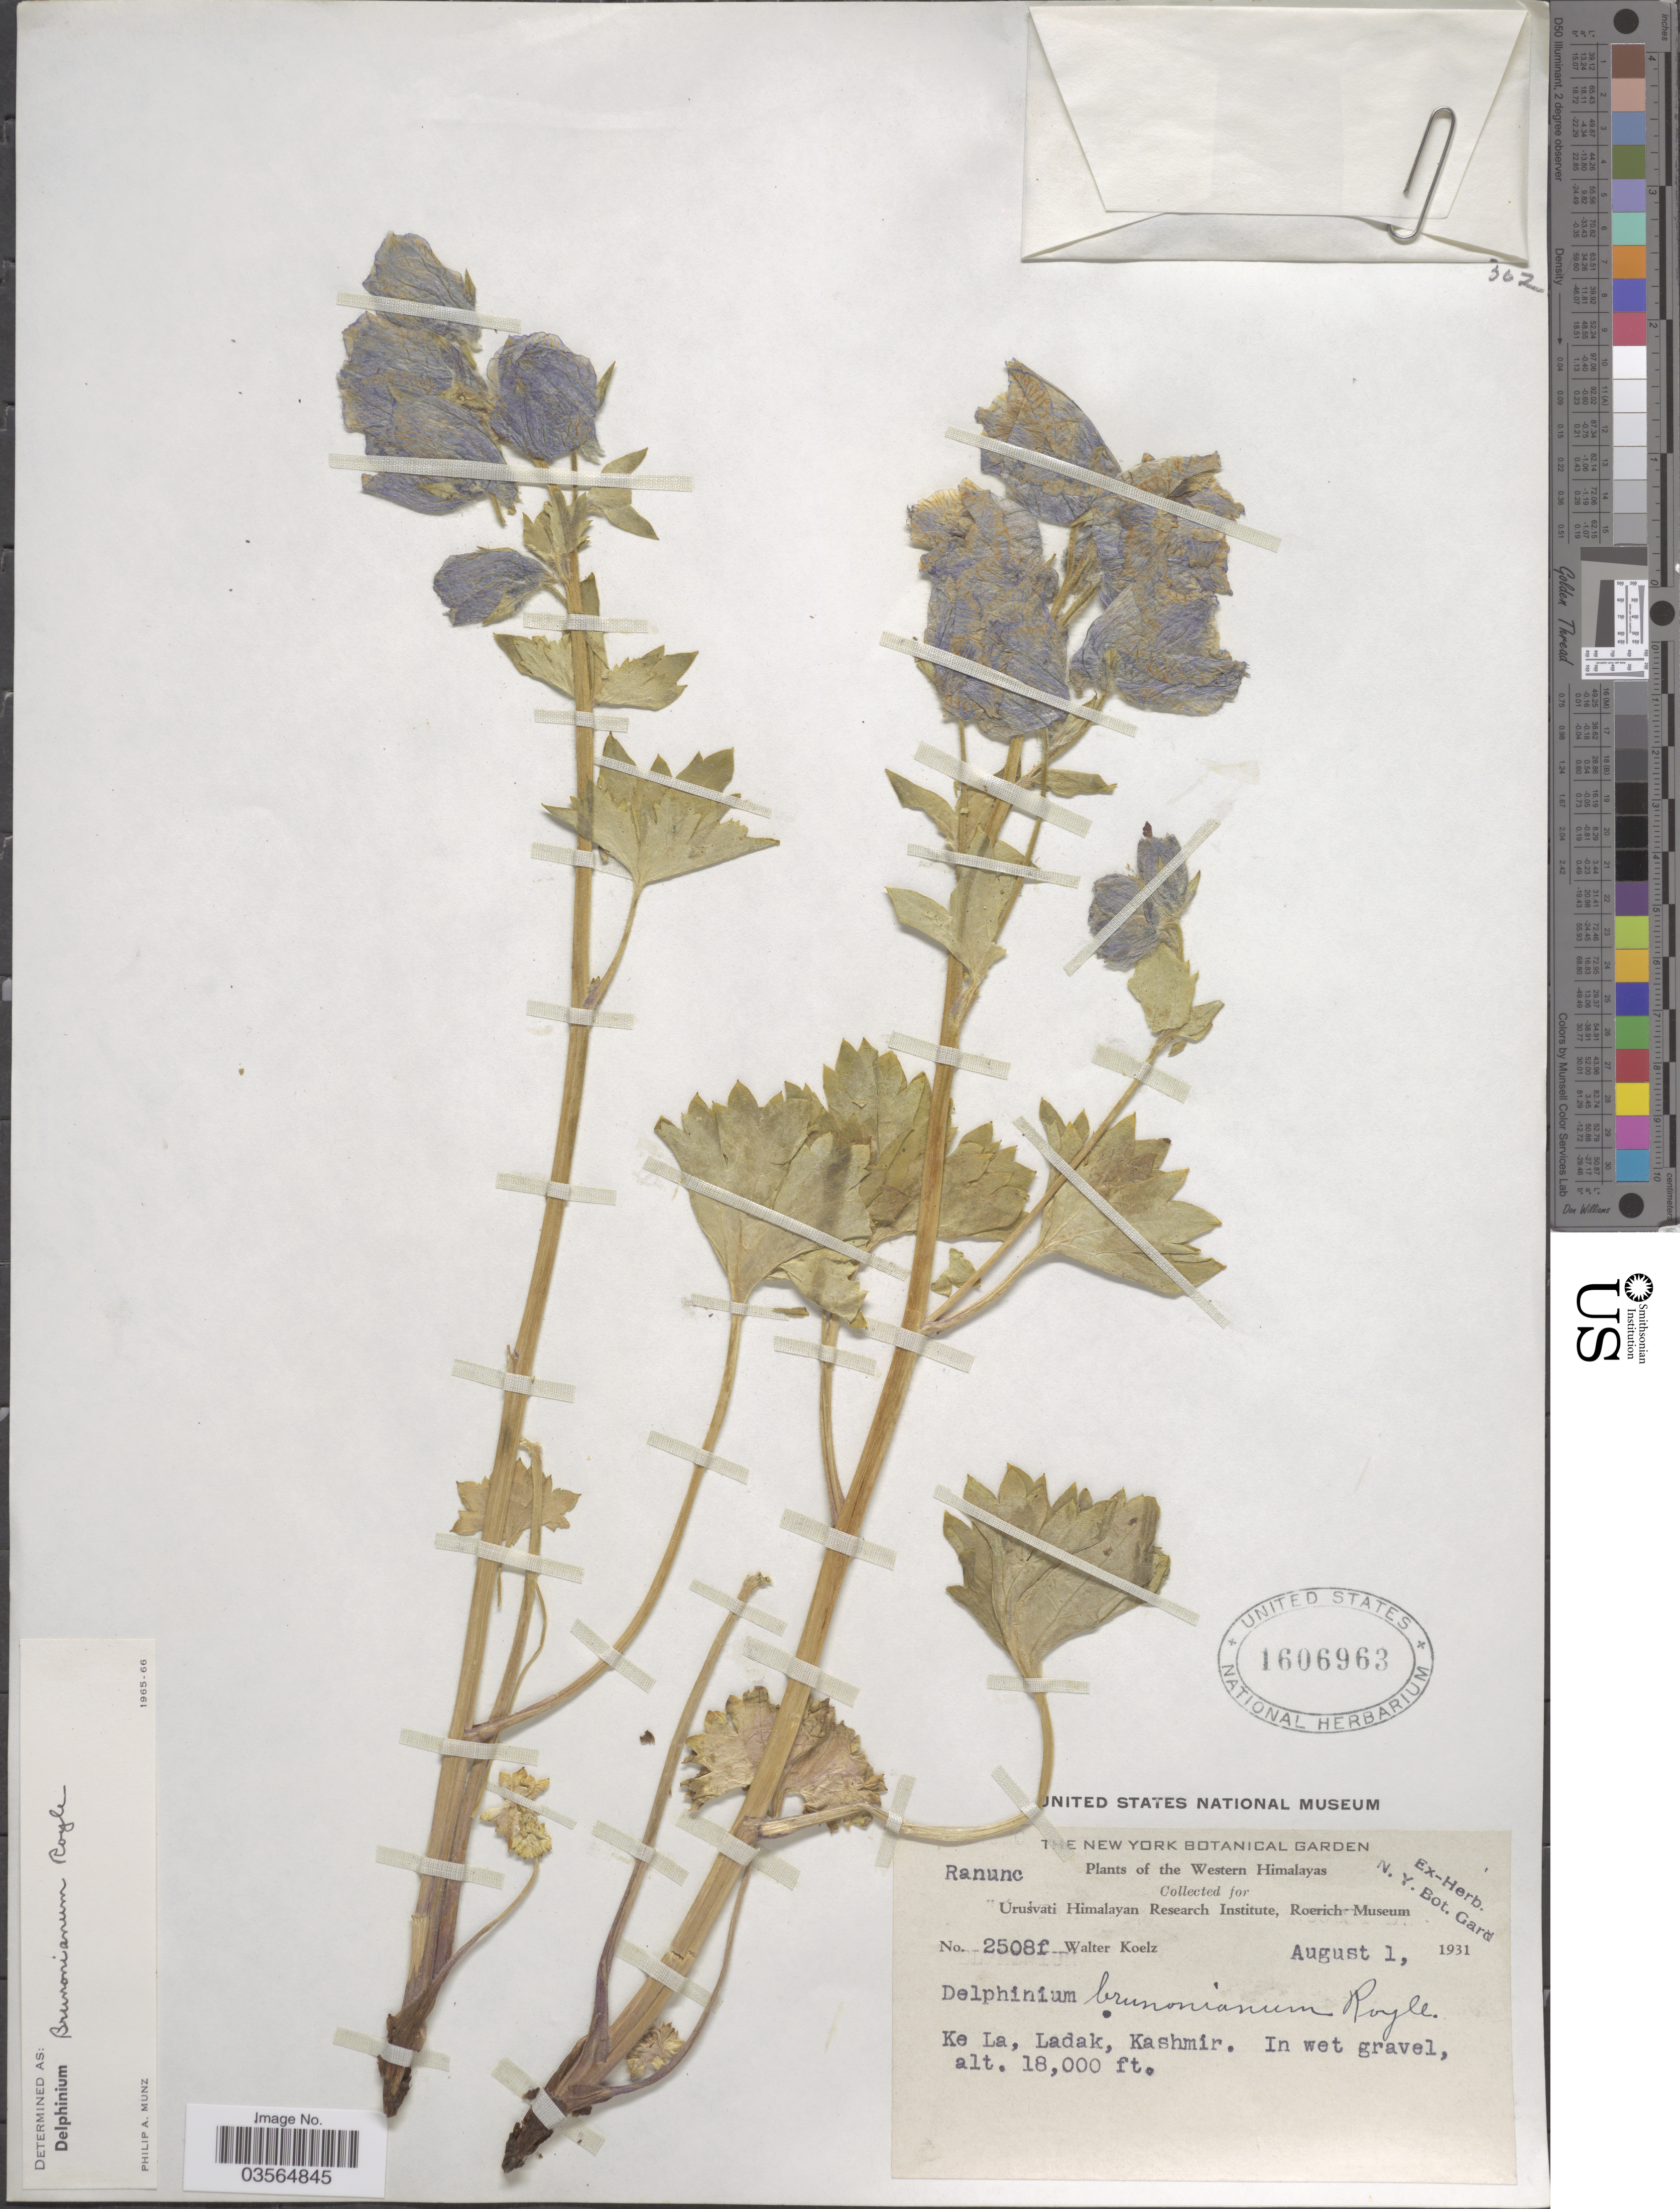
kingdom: Plantae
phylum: Tracheophyta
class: Magnoliopsida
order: Ranunculales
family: Ranunculaceae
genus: Delphinium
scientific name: Delphinium brunonianum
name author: Royle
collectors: W. N. Koelz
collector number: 2508f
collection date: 1931-08-01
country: India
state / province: Ladakh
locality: Western Himalayas. Ke La, Ladak, Kashmir.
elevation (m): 5486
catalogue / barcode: US 1606963